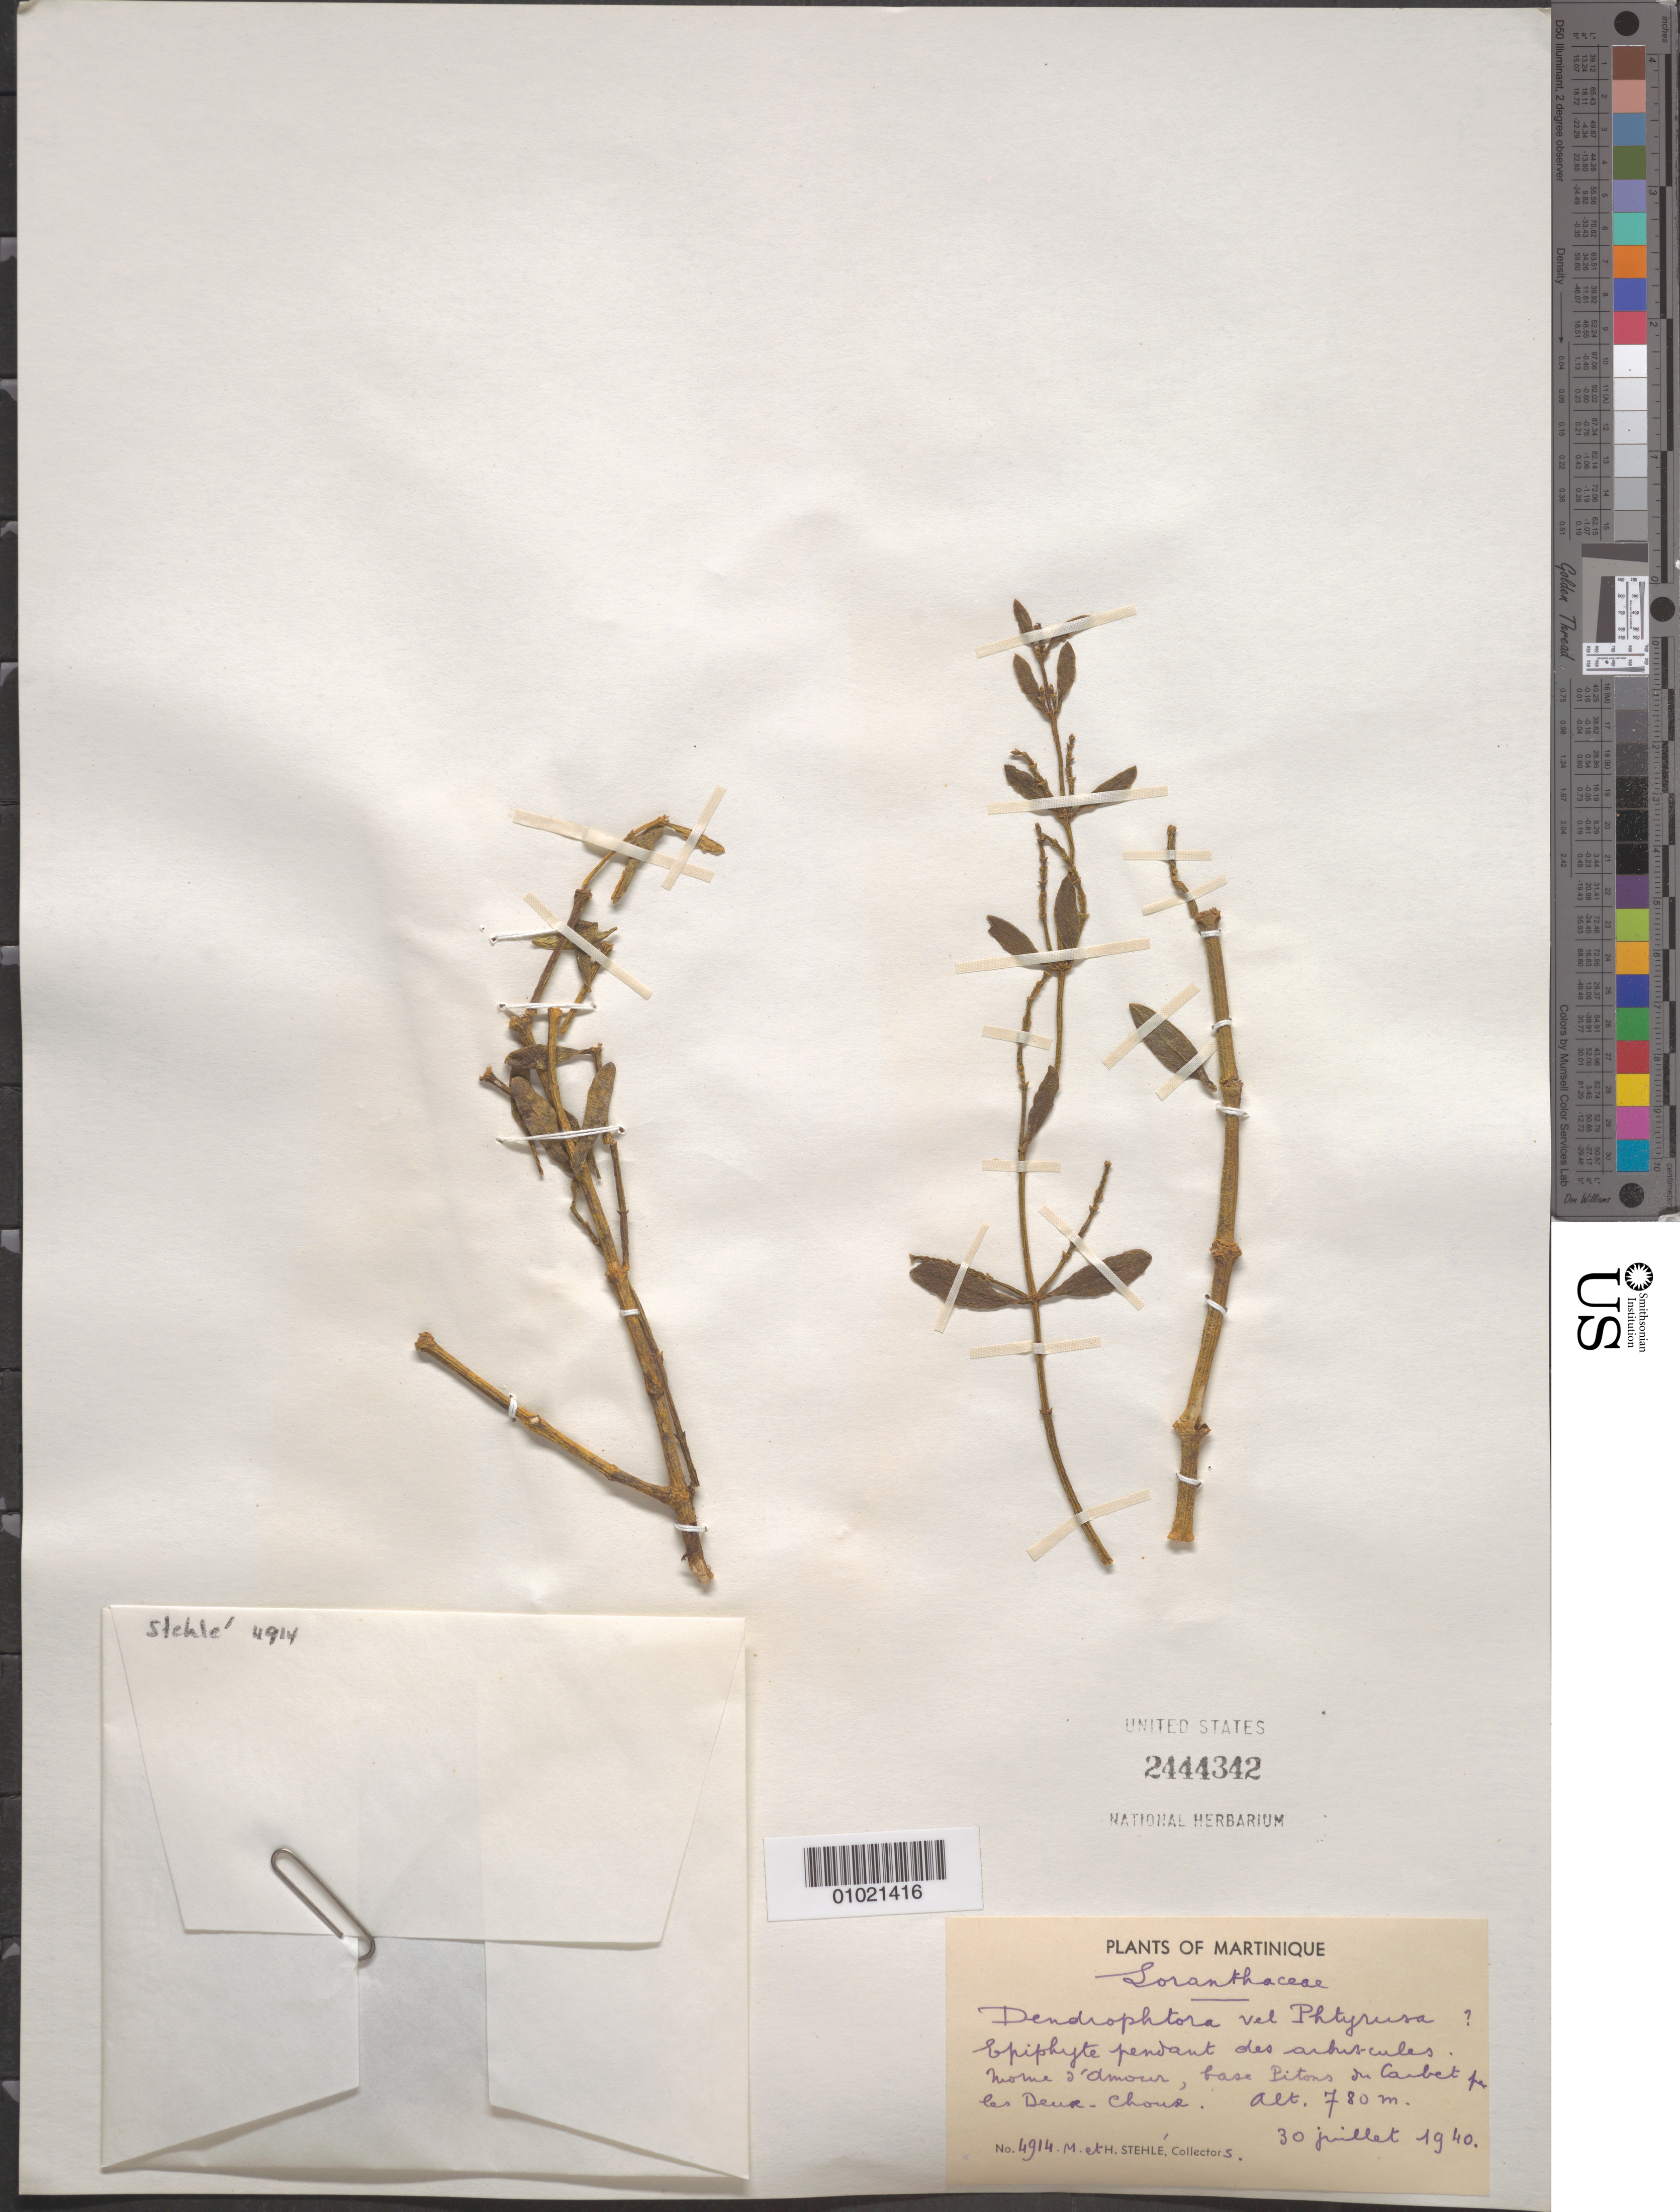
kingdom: Plantae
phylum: Tracheophyta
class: Magnoliopsida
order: Santalales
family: Viscaceae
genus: Dendrophthora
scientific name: Dendrophthora macrostachya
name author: (Jacq.) Eichler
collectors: M. Stehlé & H. Stehlé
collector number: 4914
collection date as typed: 30 Jul 1940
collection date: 1940-07-30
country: Martinique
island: Martinique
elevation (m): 780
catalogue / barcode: US 2444342